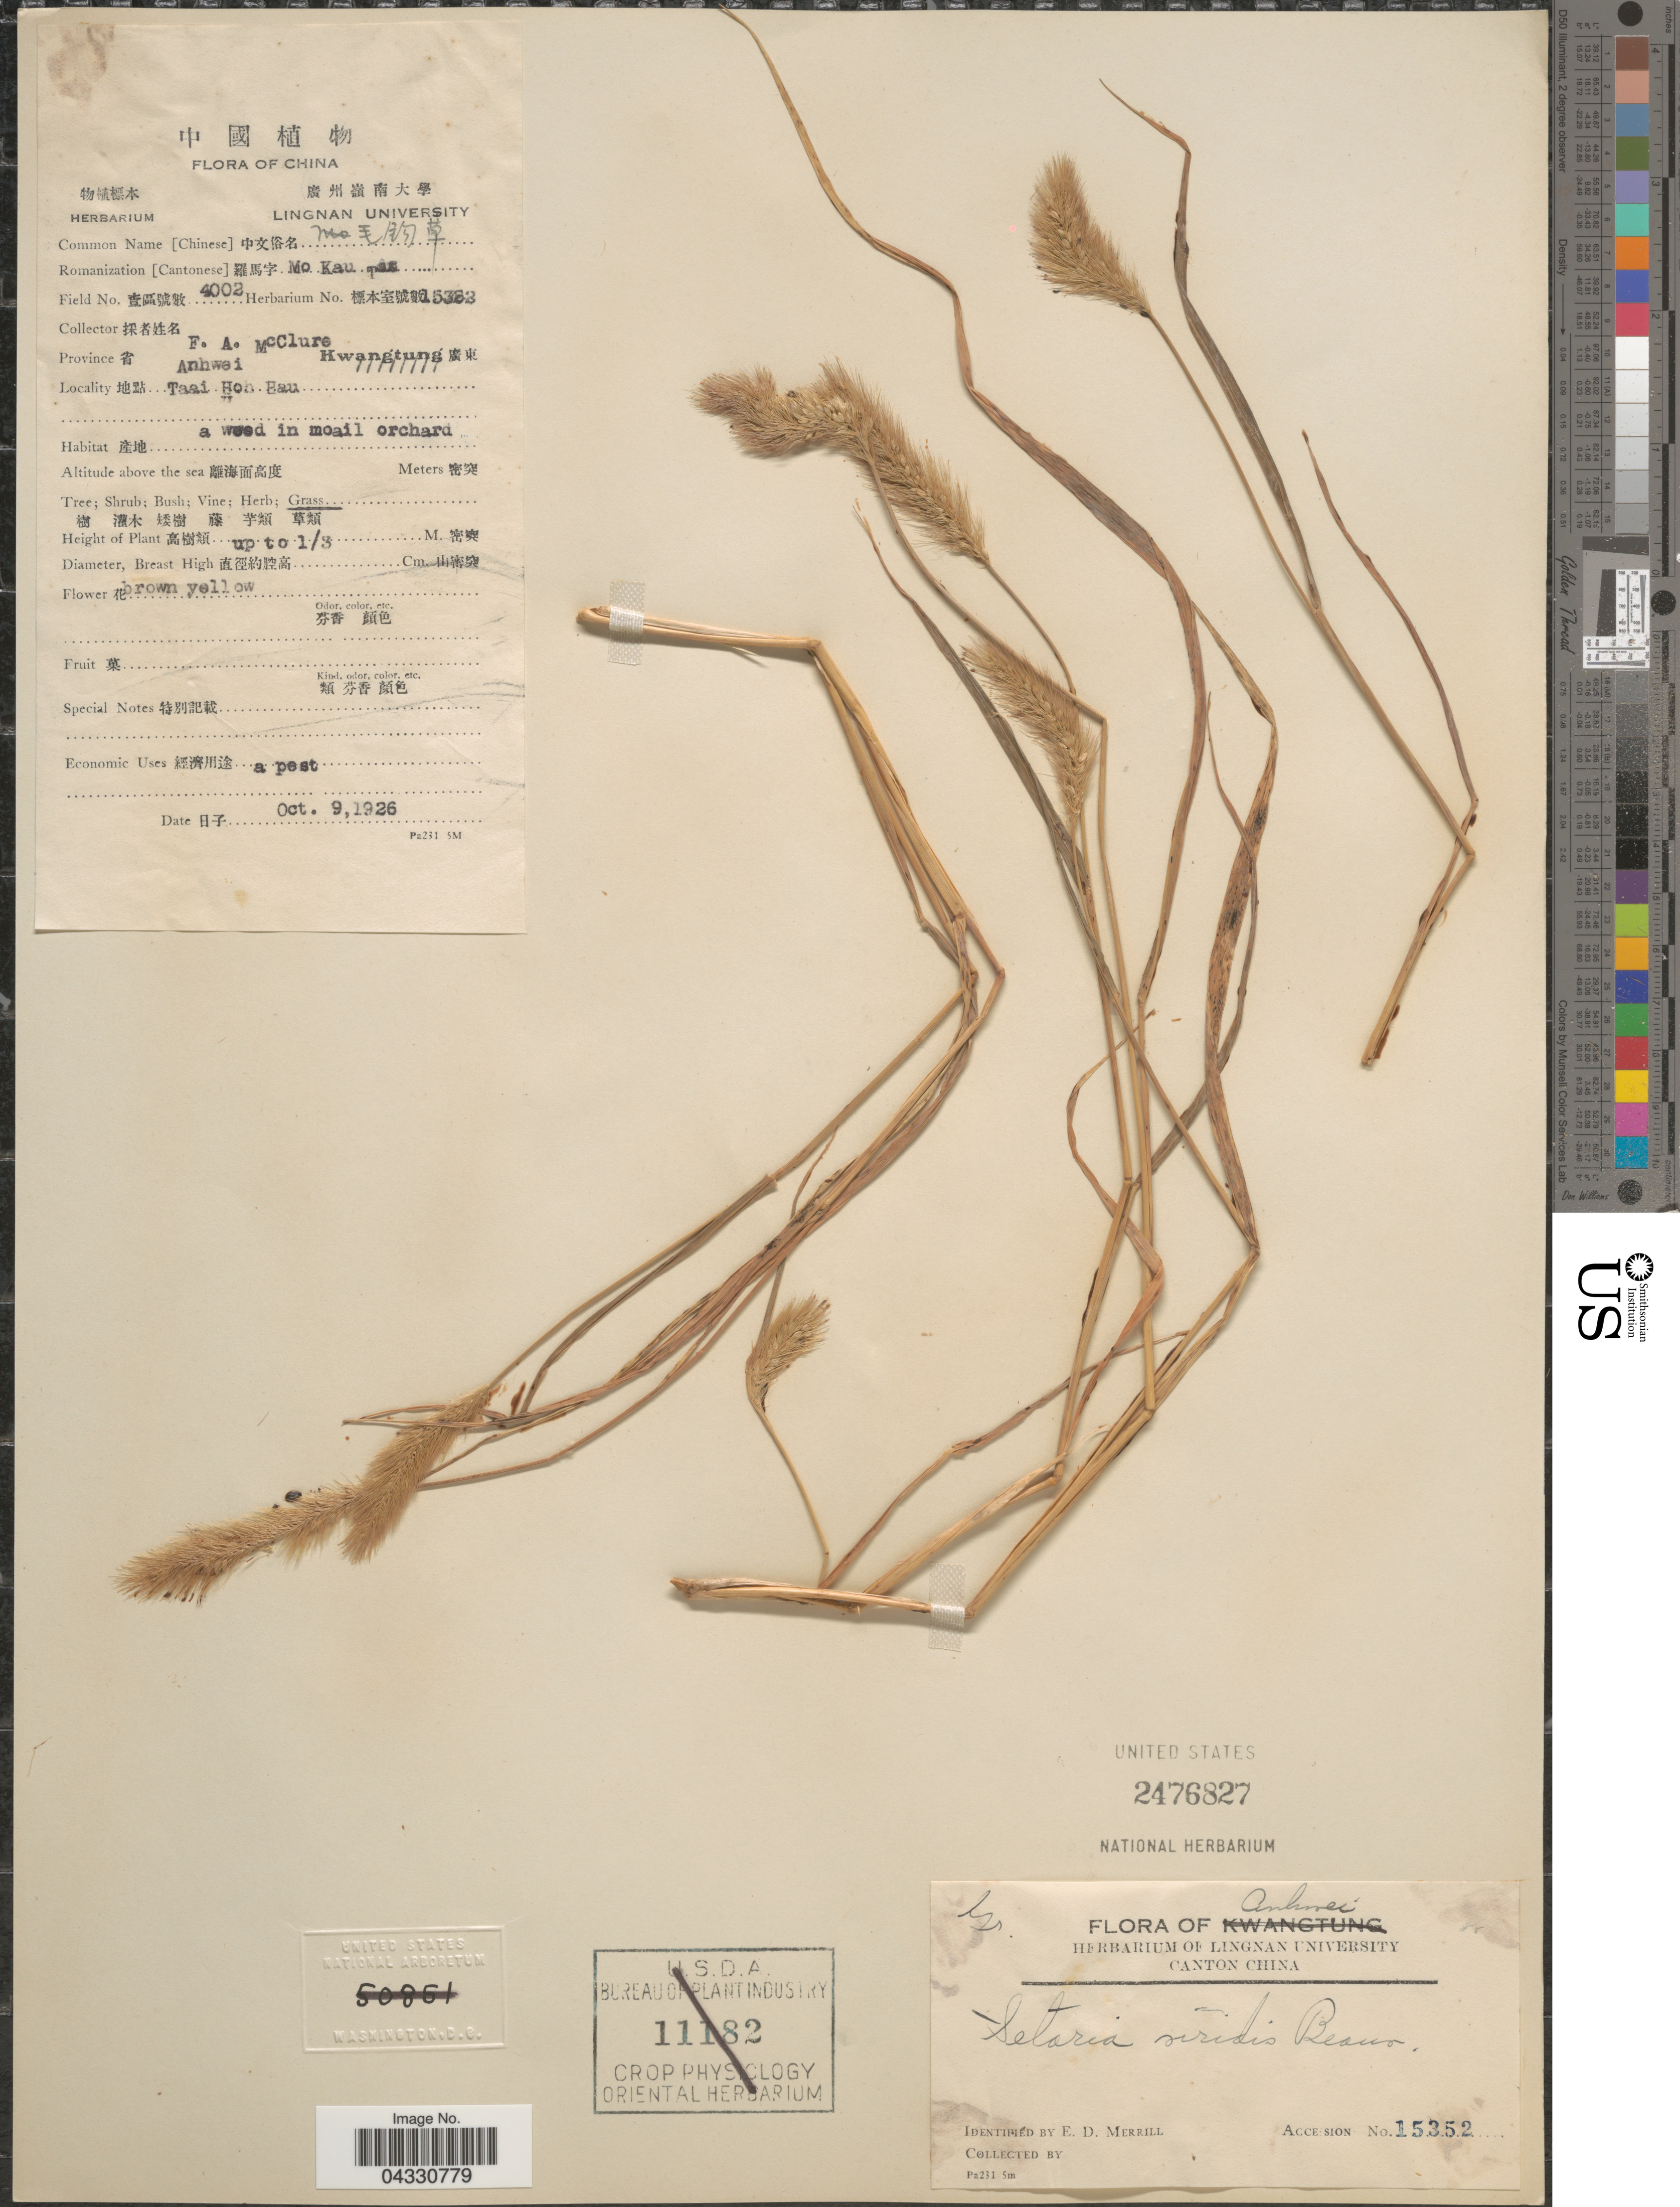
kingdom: Plantae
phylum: Tracheophyta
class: Liliopsida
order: Poales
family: Poaceae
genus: Setaria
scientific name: Setaria viridis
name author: (L.) P. Beauv.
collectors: F. A. McClure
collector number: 4002/5382*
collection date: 1926-10-09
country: China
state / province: Anhui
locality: Province X. Anhwei. Taai Hoh Hau.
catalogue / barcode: US 2476827